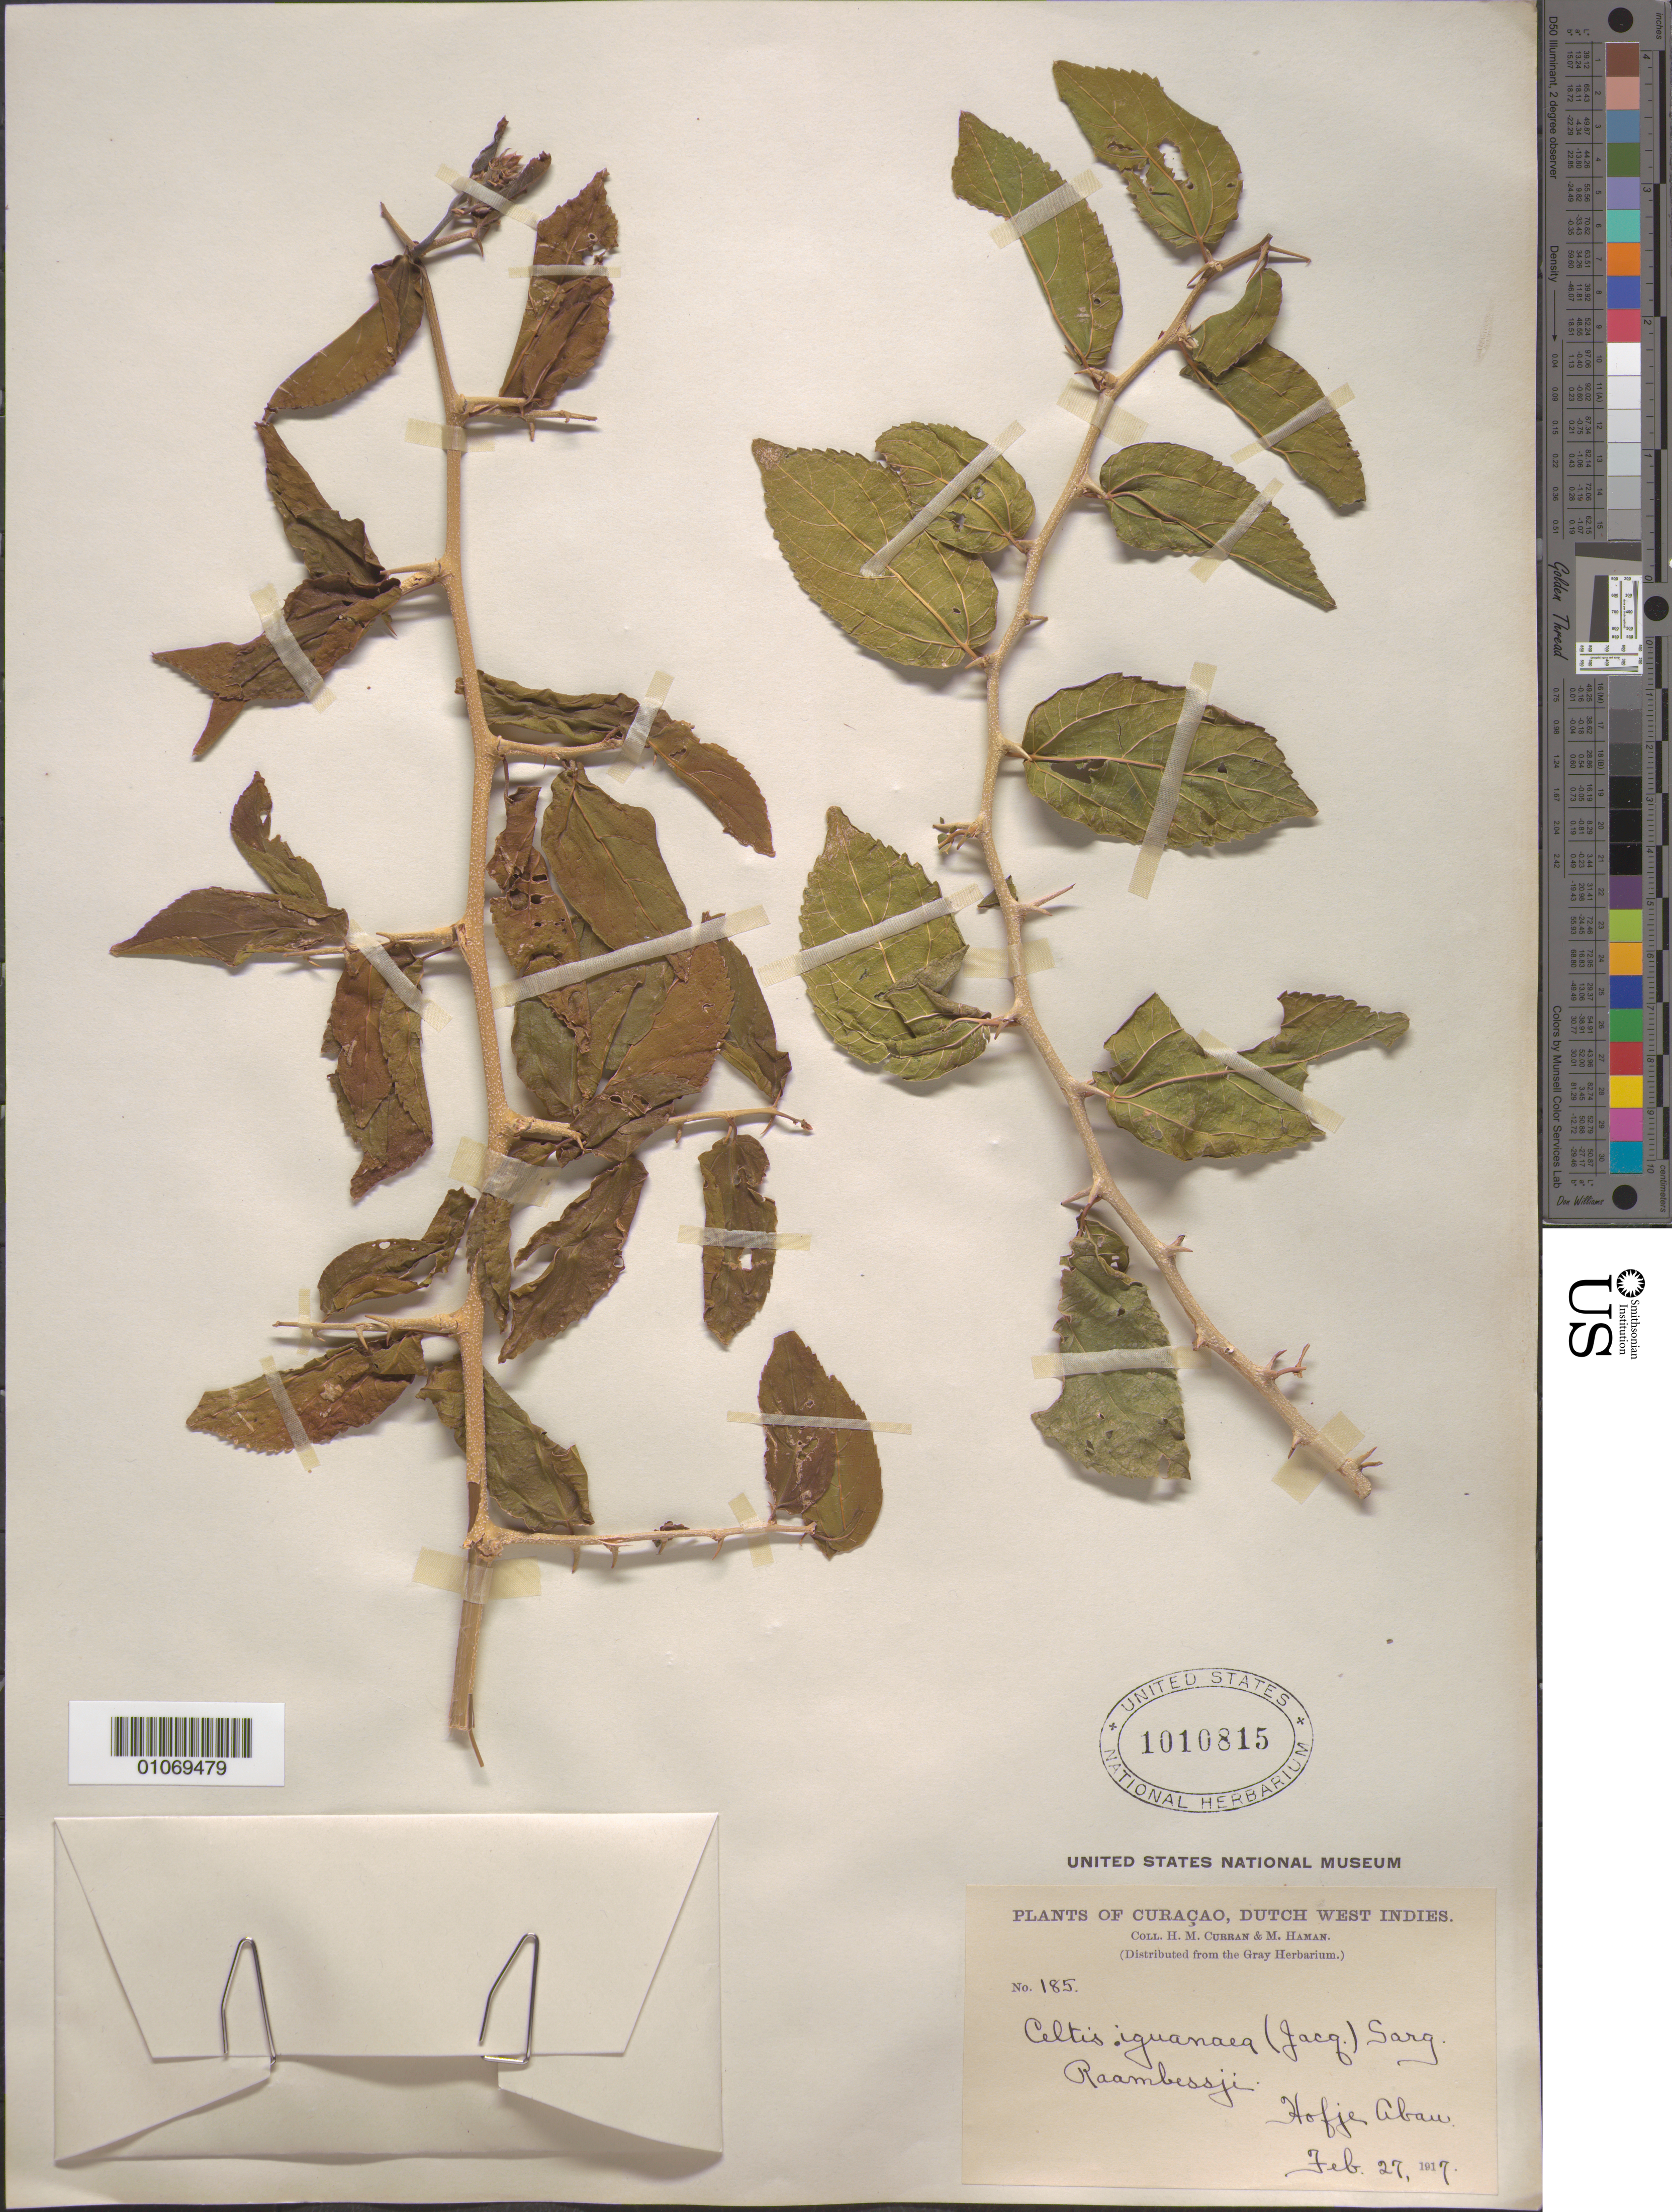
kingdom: Plantae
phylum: Tracheophyta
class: Magnoliopsida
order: Rosales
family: Cannabaceae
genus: Celtis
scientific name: Celtis iguanaea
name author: (Jacq.) Sarg.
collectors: H. M. Curran & M. Haman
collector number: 185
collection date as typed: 27 Feb 1917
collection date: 1917-02-27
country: Curaçao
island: Curaçao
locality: Raambessji? Hofie Cibau?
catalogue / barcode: US 1010815